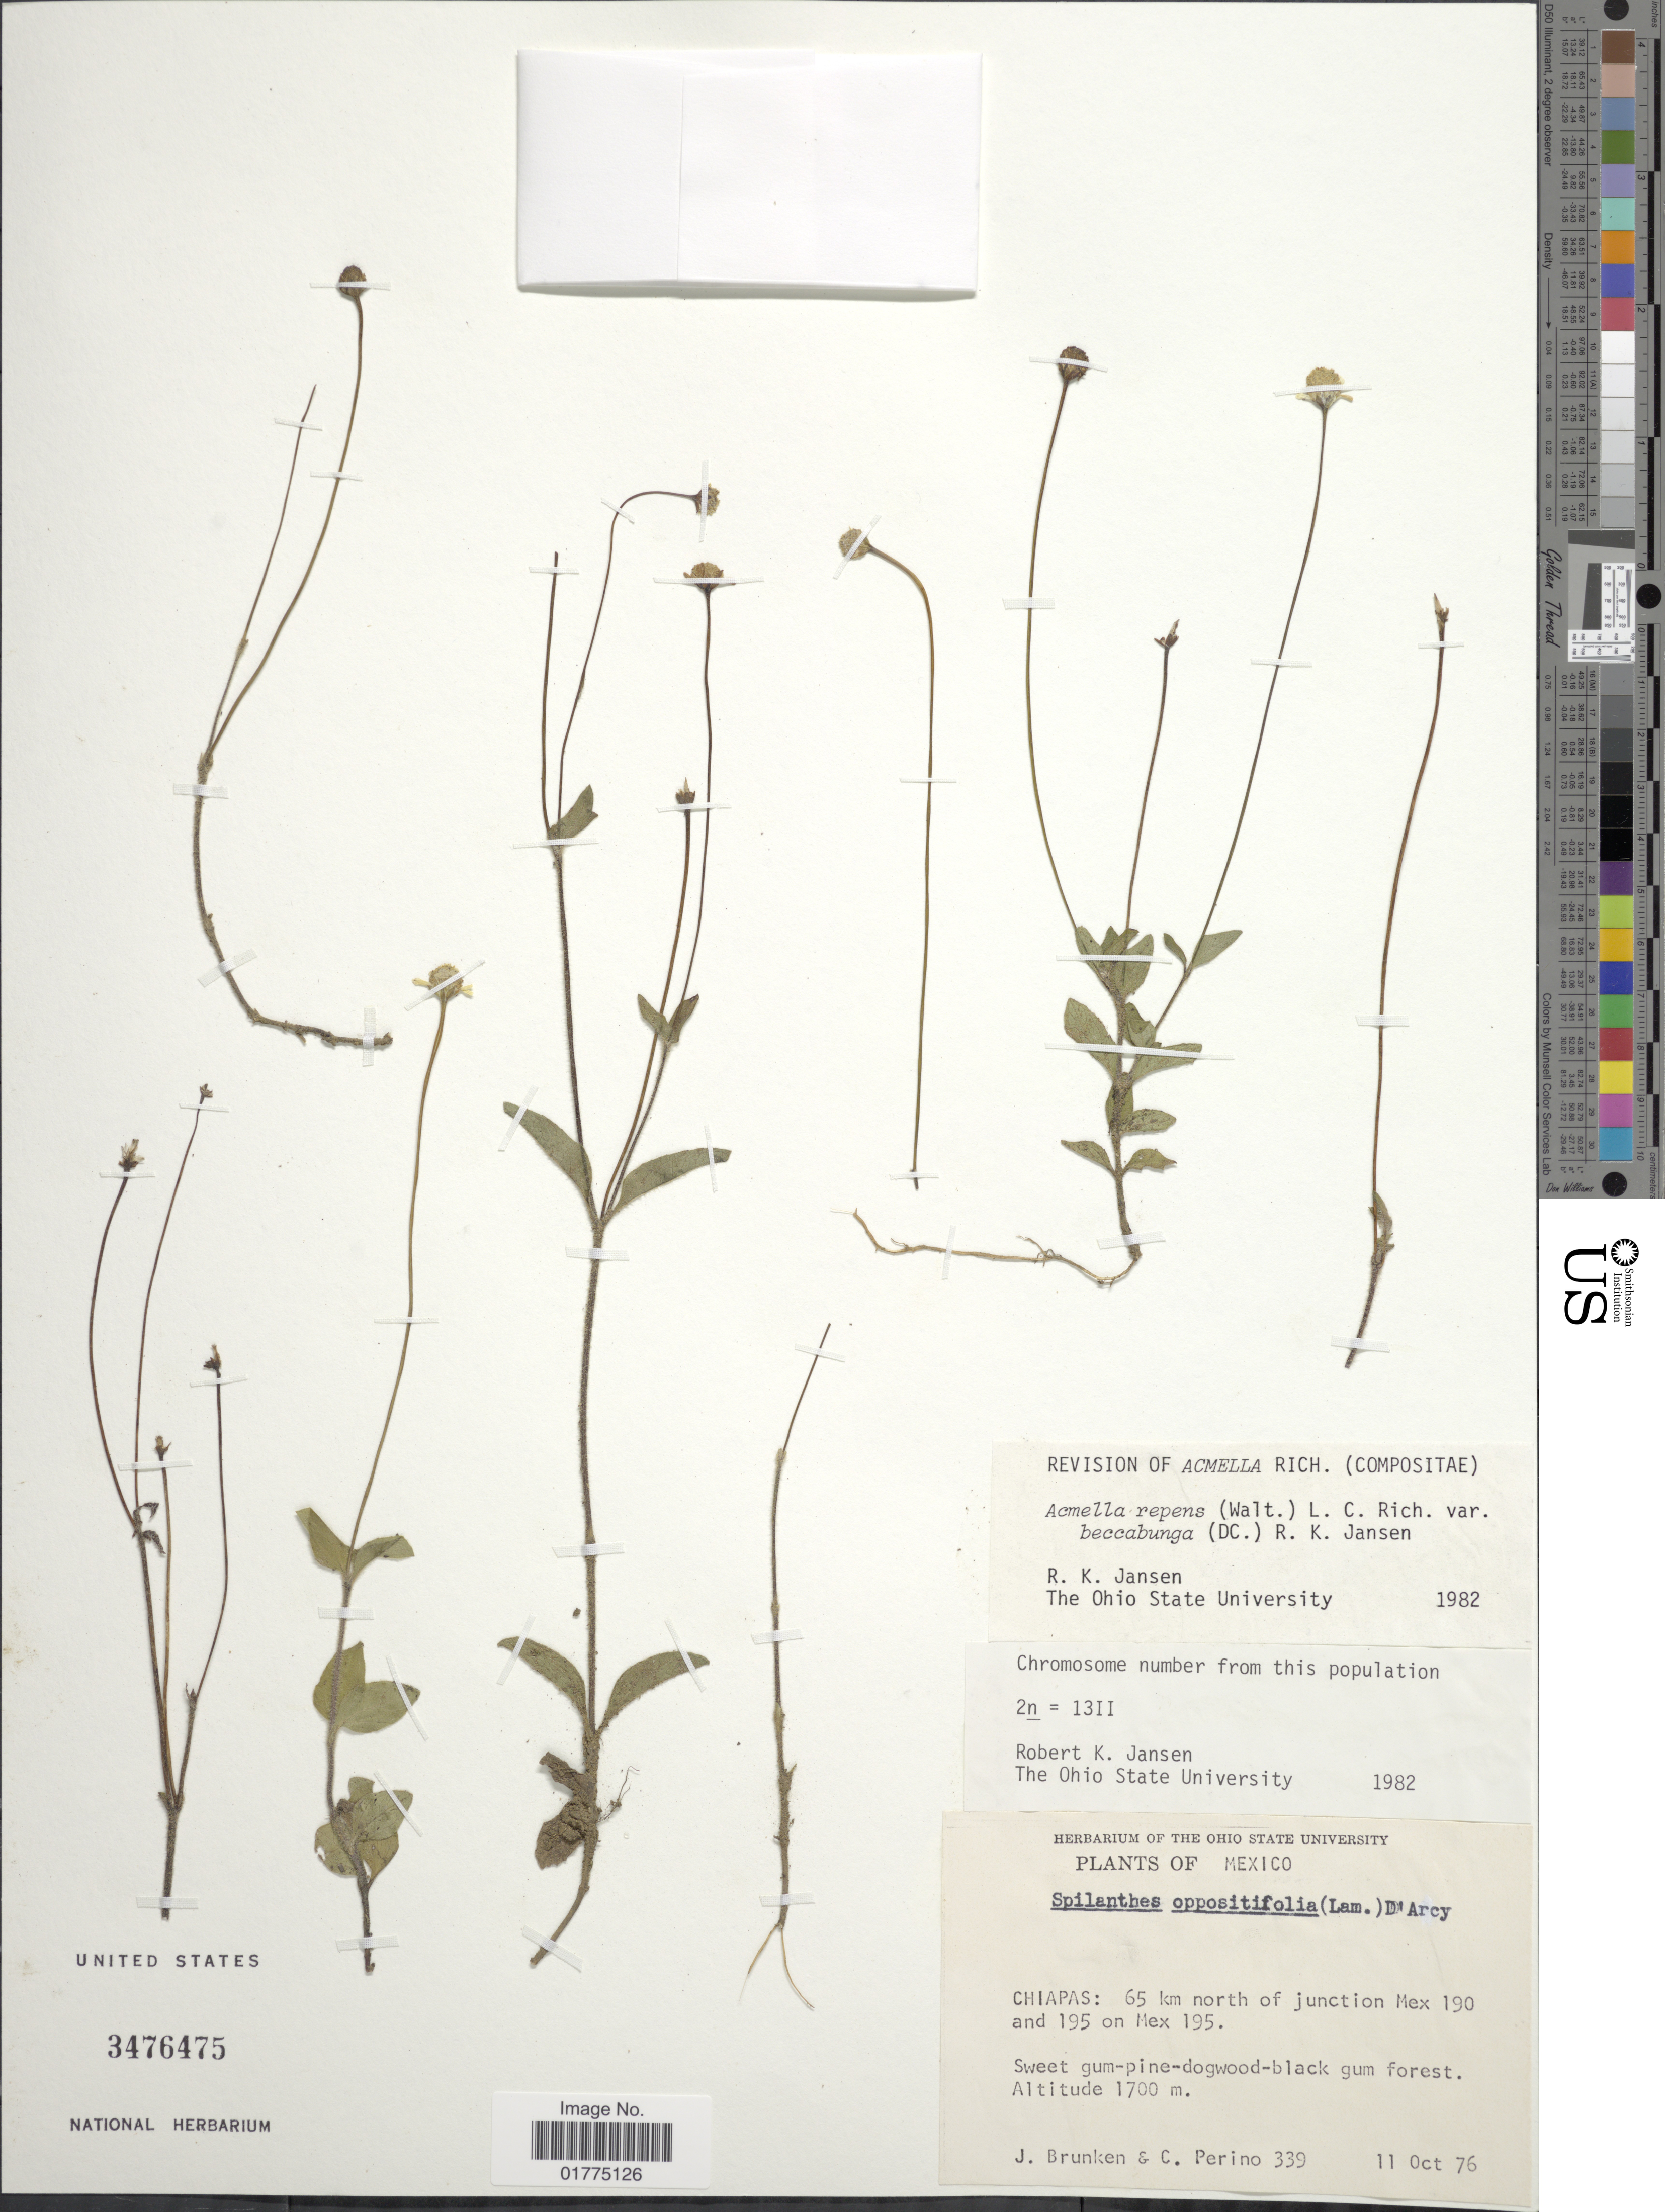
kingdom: Plantae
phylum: Tracheophyta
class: Magnoliopsida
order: Asterales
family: Asteraceae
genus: Heliopsis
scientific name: Heliopsis buphthalmoides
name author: (Jacq.) Dunal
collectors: J. Brunken & C. Perino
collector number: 339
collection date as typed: Transcribed d/m/y: 11/10/76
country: Mexico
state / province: Chiapas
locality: Chiapas: 65 km north of junction Mex 190 and 195 on Mex 195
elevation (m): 1700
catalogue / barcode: US 3476475